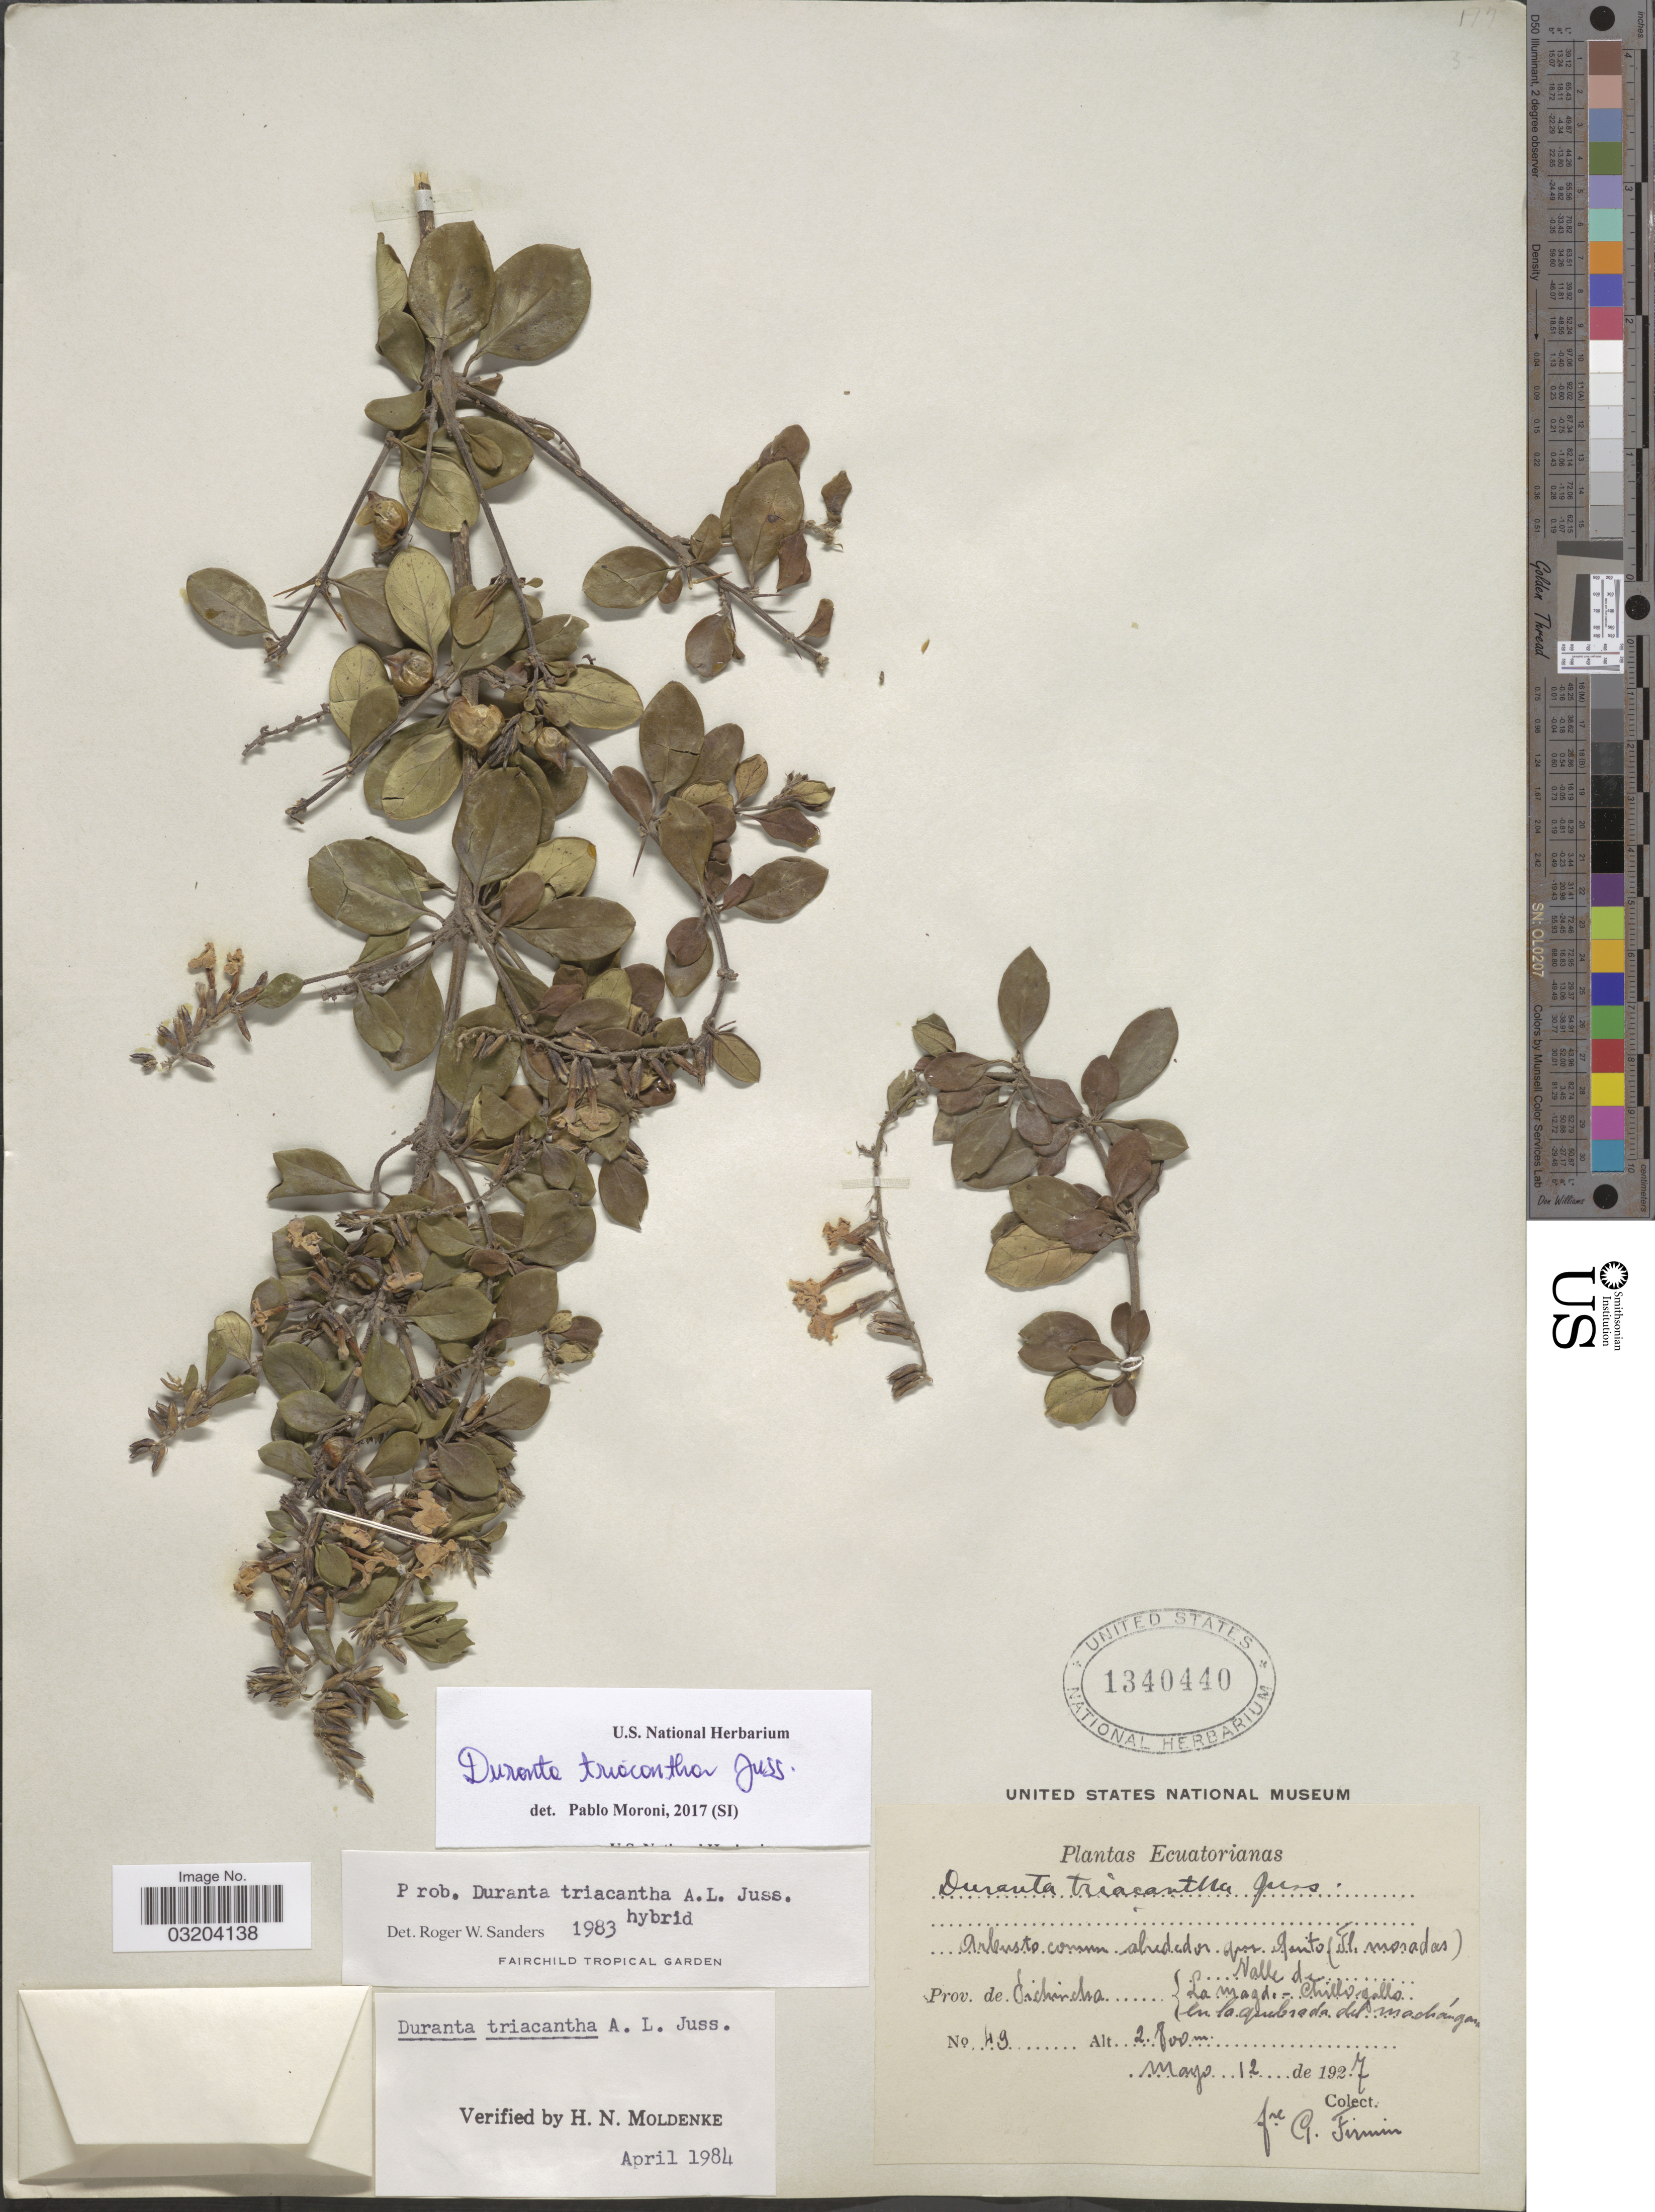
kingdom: Plantae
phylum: Tracheophyta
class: Magnoliopsida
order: Lamiales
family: Verbenaceae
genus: Duranta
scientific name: Duranta triacantha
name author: Juss.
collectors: F. Firmin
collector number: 49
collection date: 1927-05-12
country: Ecuador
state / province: Pichincha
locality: Arbusto comun alrededor que Quito. Valle de La Magd. - Chillogallo, en la quebrada del Manchángara.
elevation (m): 2800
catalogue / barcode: US 1340440